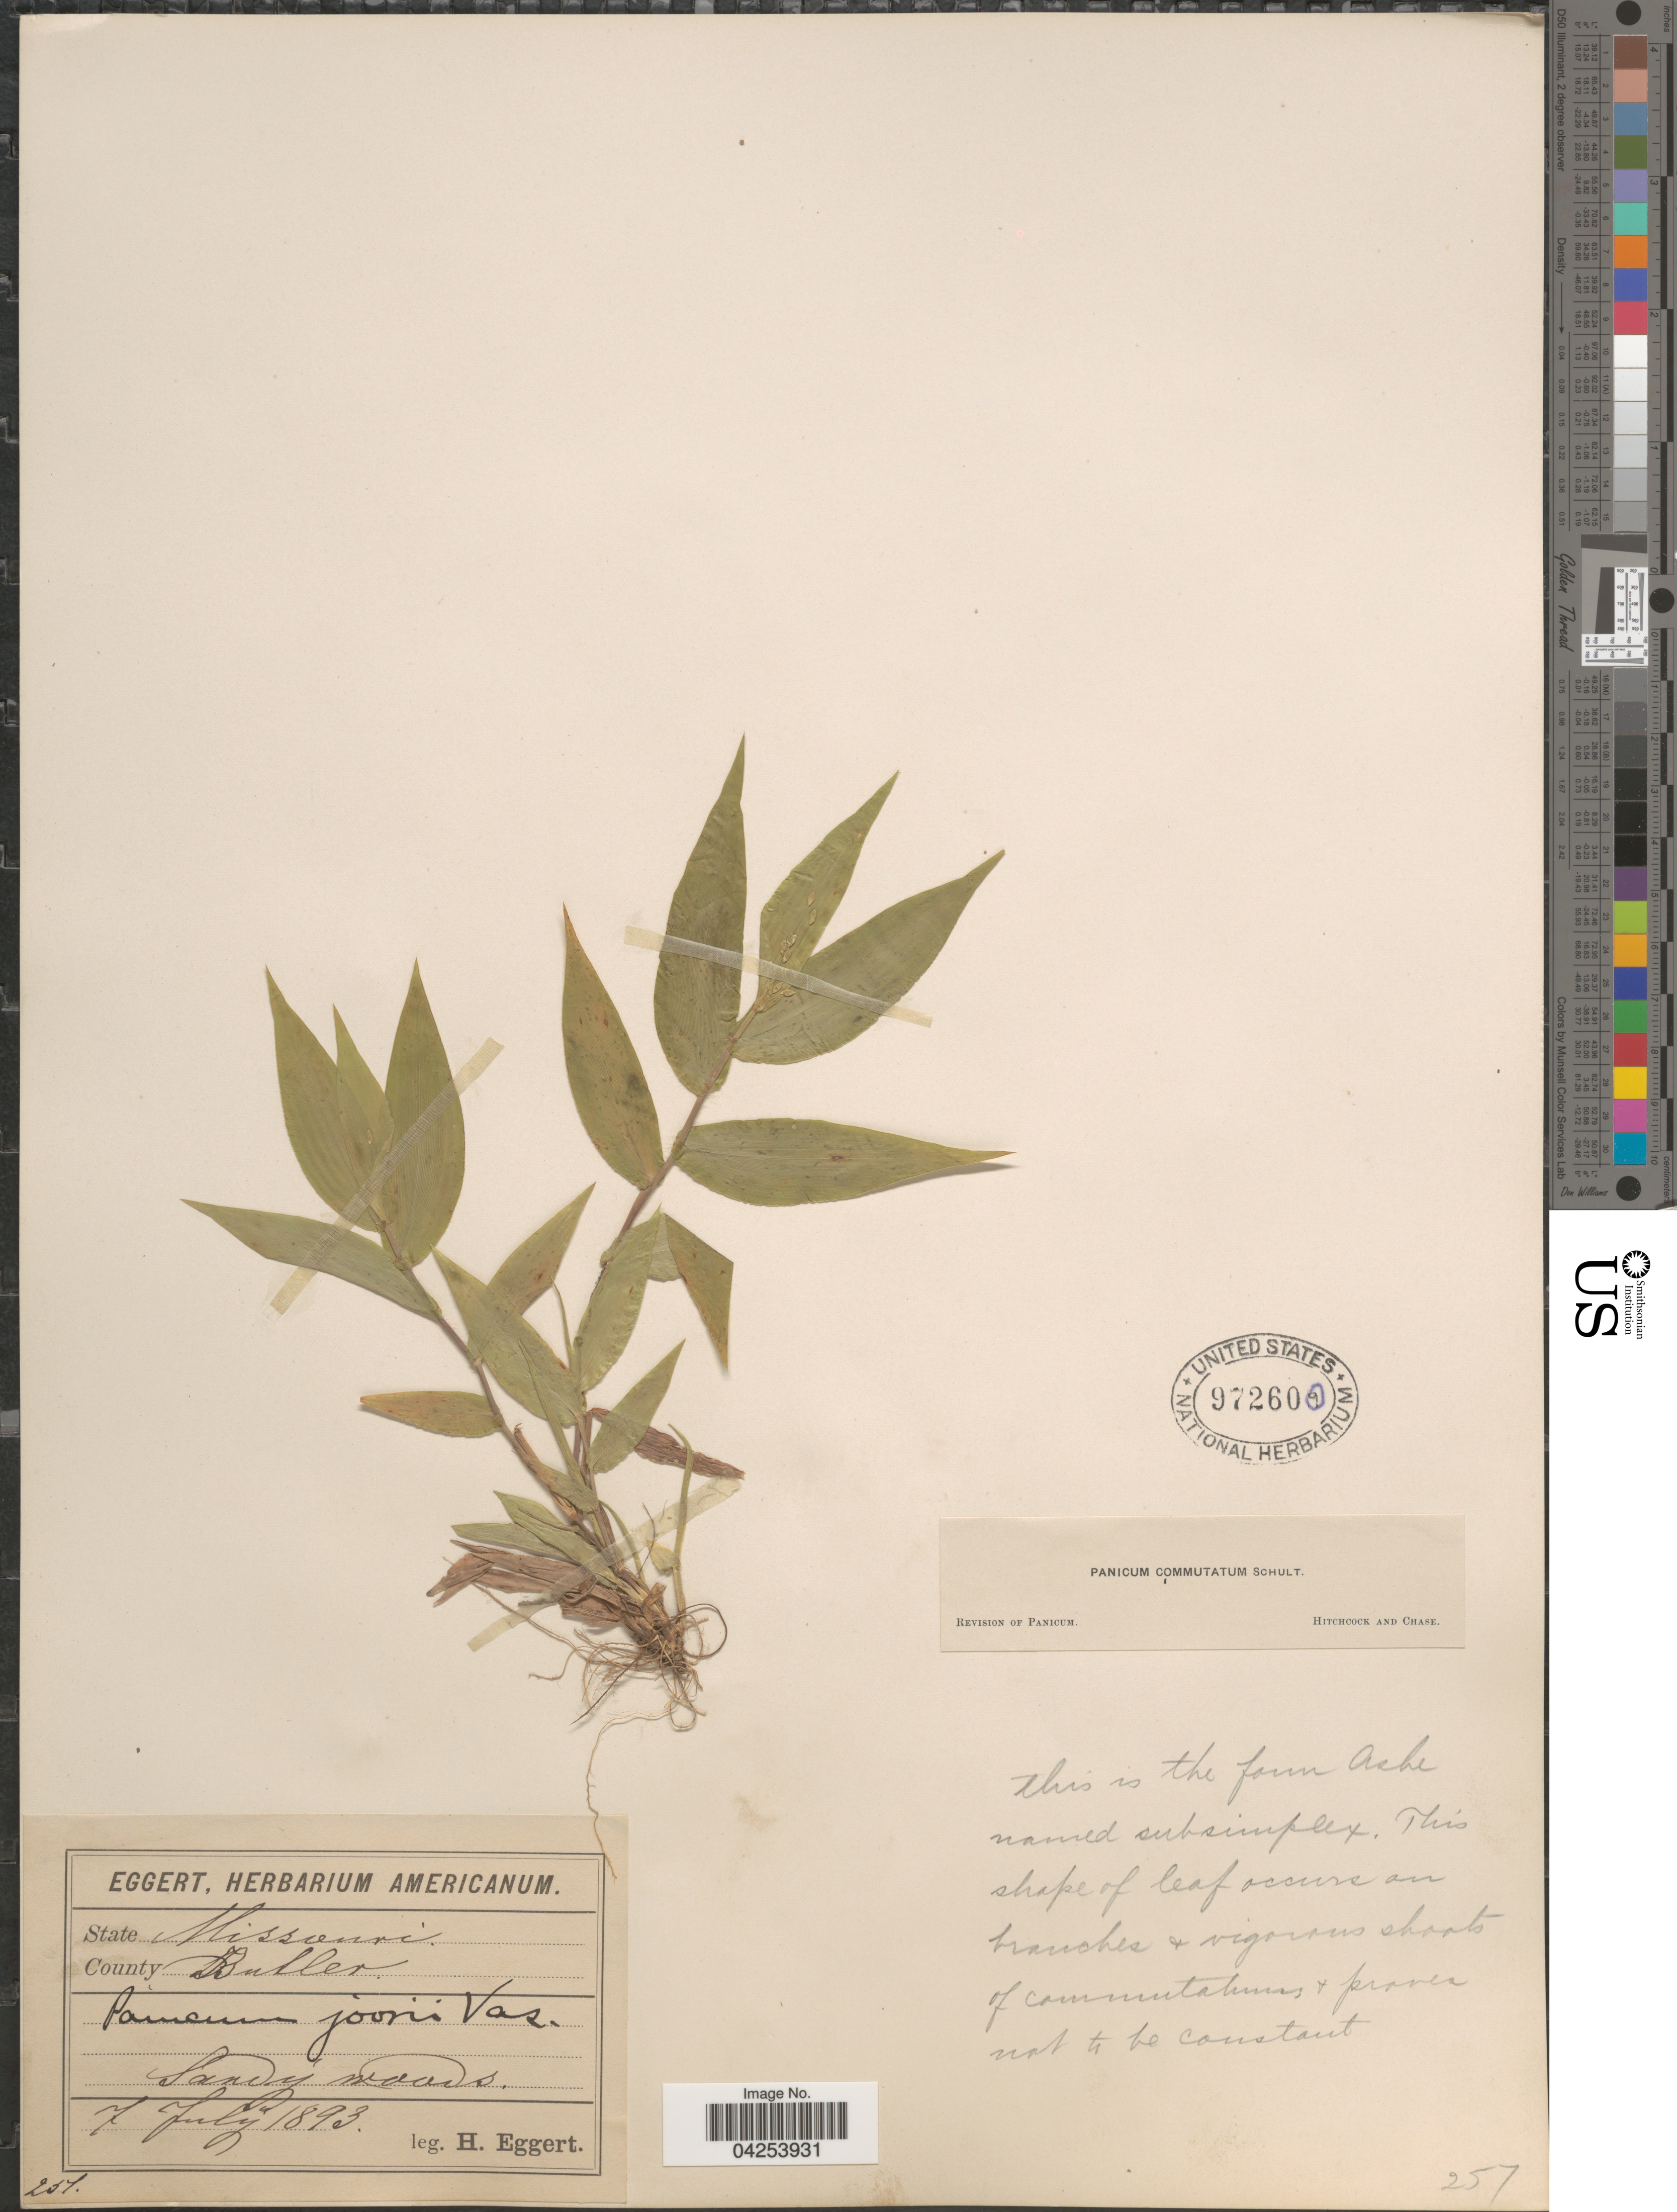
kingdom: Plantae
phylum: Tracheophyta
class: Liliopsida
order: Poales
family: Poaceae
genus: Dichanthelium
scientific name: Dichanthelium commutatum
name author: (Schult.) Gould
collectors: H. Eggert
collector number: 257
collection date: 1893-07-07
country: United States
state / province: Missouri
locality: County Butler.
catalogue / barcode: US 972600